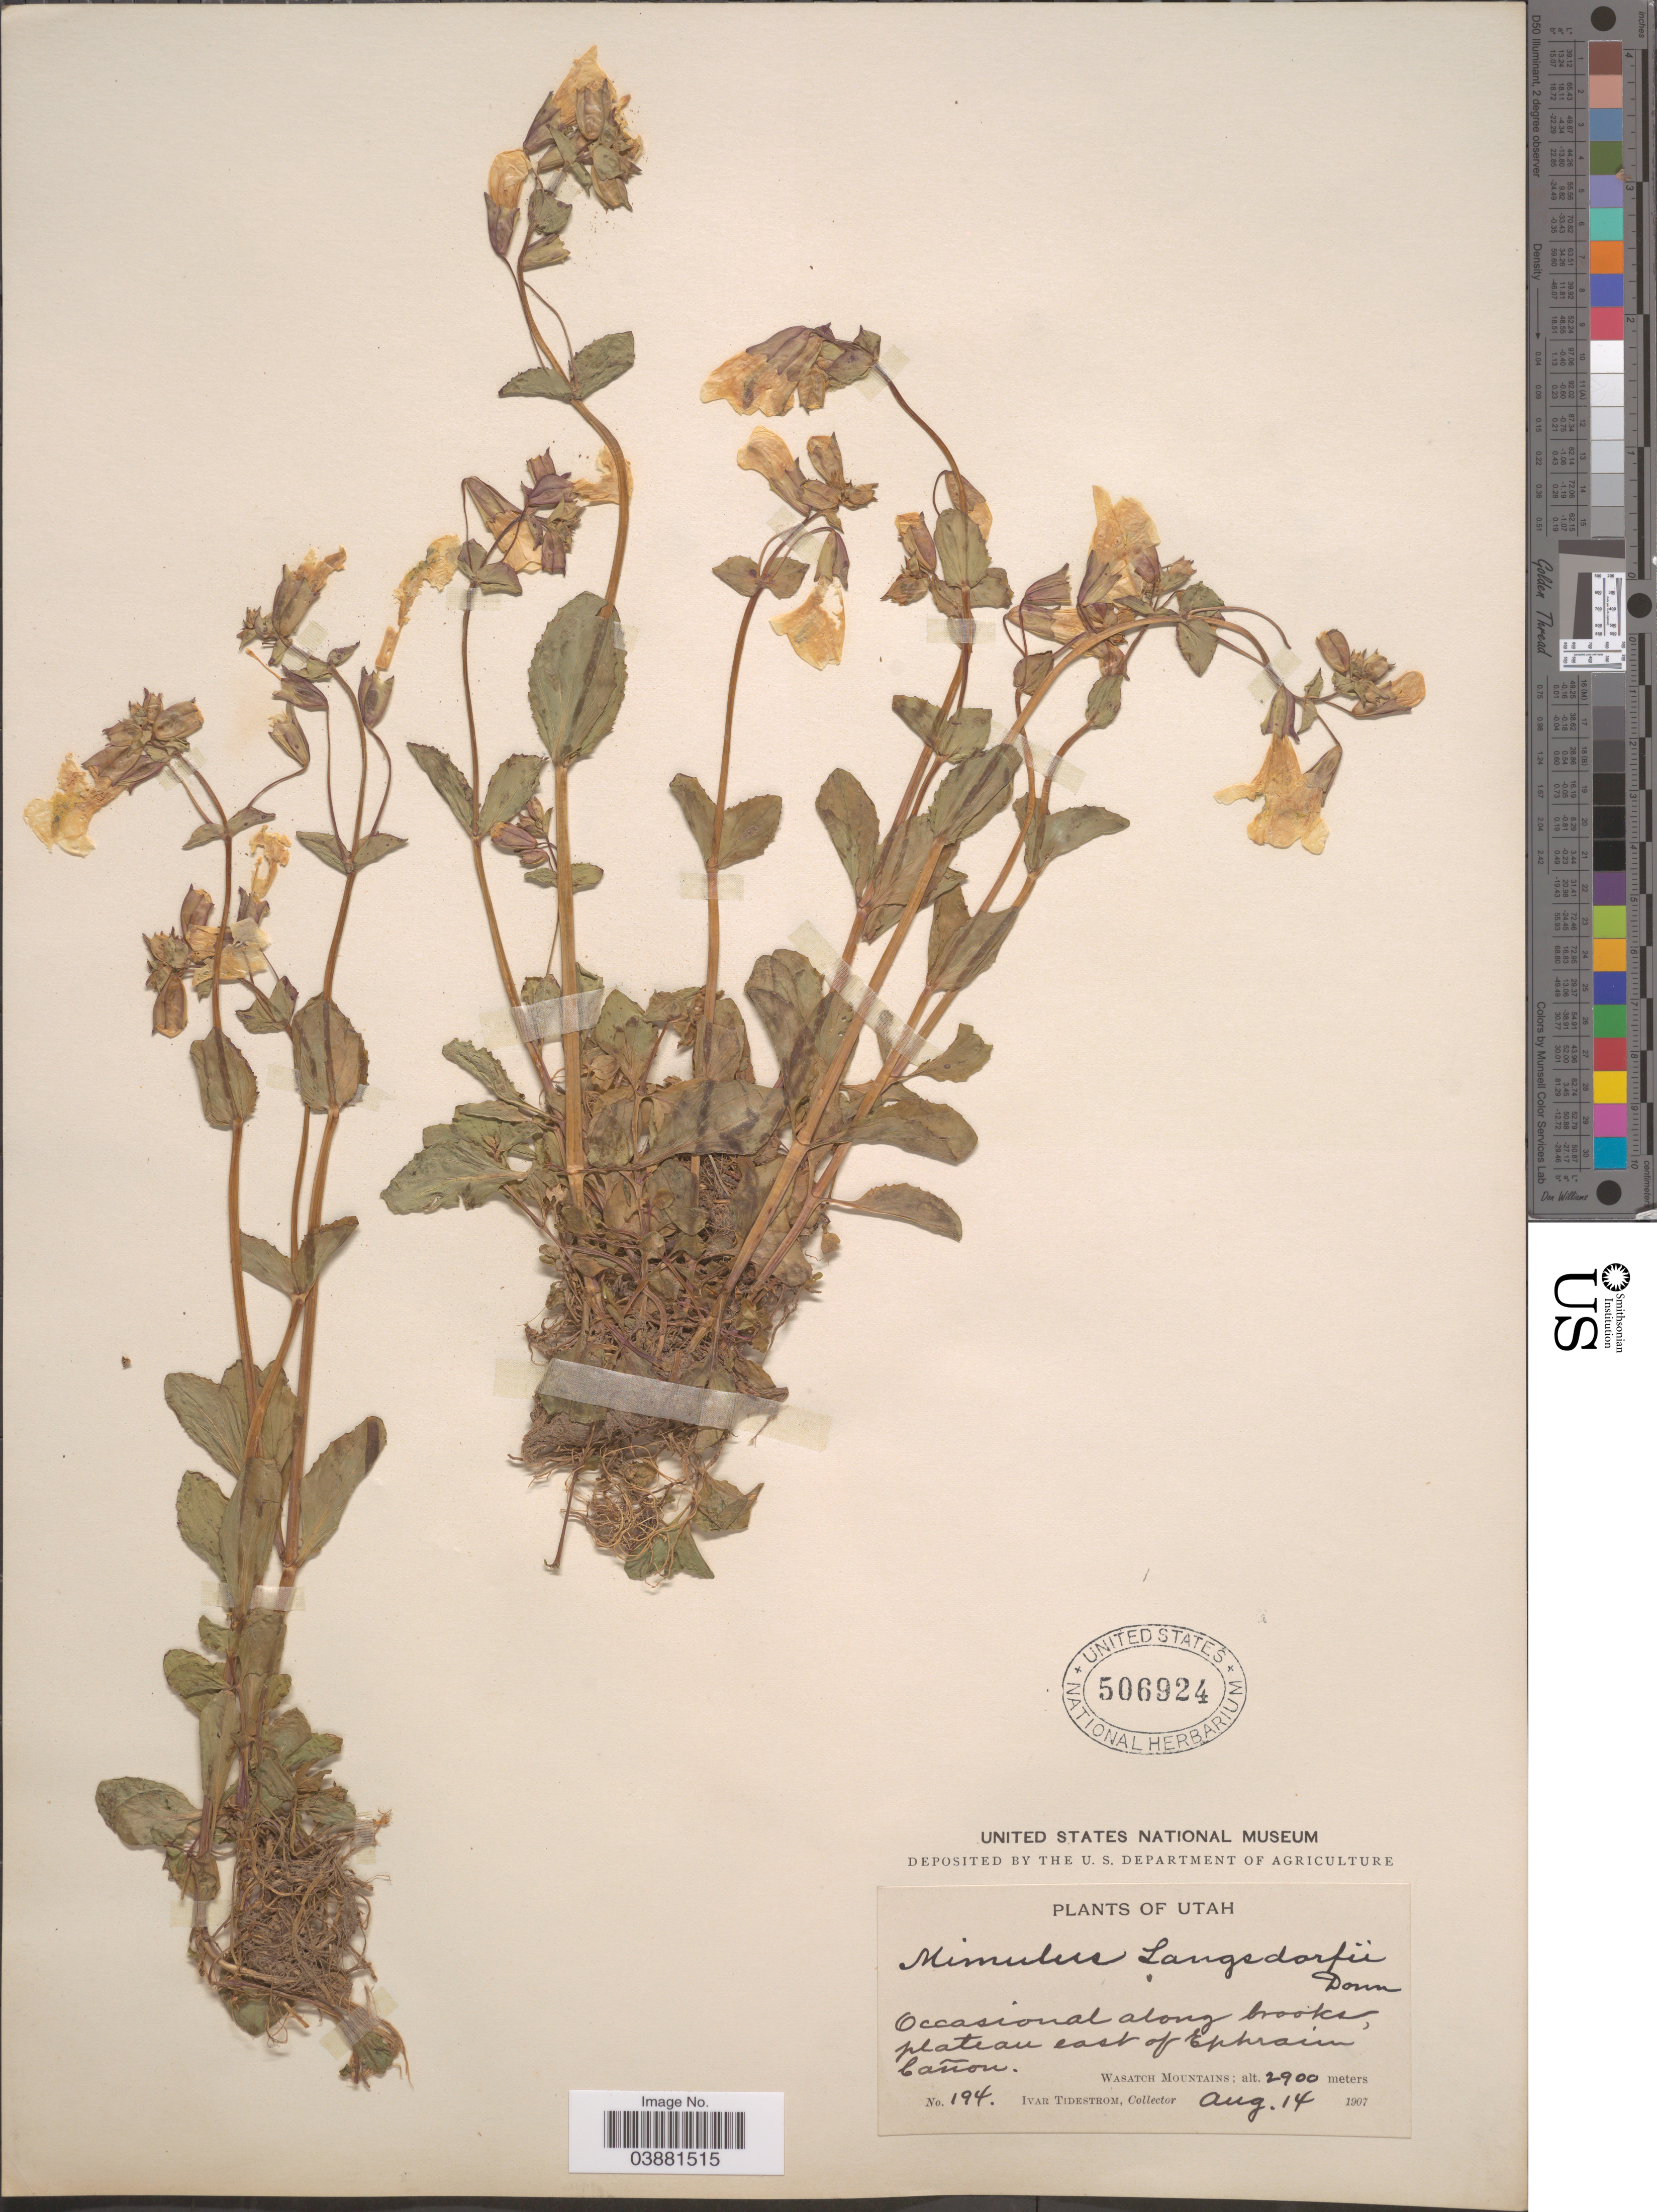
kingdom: Plantae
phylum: Tracheophyta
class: Magnoliopsida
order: Lamiales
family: Phrymaceae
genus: Mimulus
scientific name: Mimulus guttatus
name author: DC.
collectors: I. F. Tidestrom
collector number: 194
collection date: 1907-08-14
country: United States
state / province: Utah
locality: Plateau east of Ephraim Cañon. Wasatch Mountains.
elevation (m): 2900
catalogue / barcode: US 506924